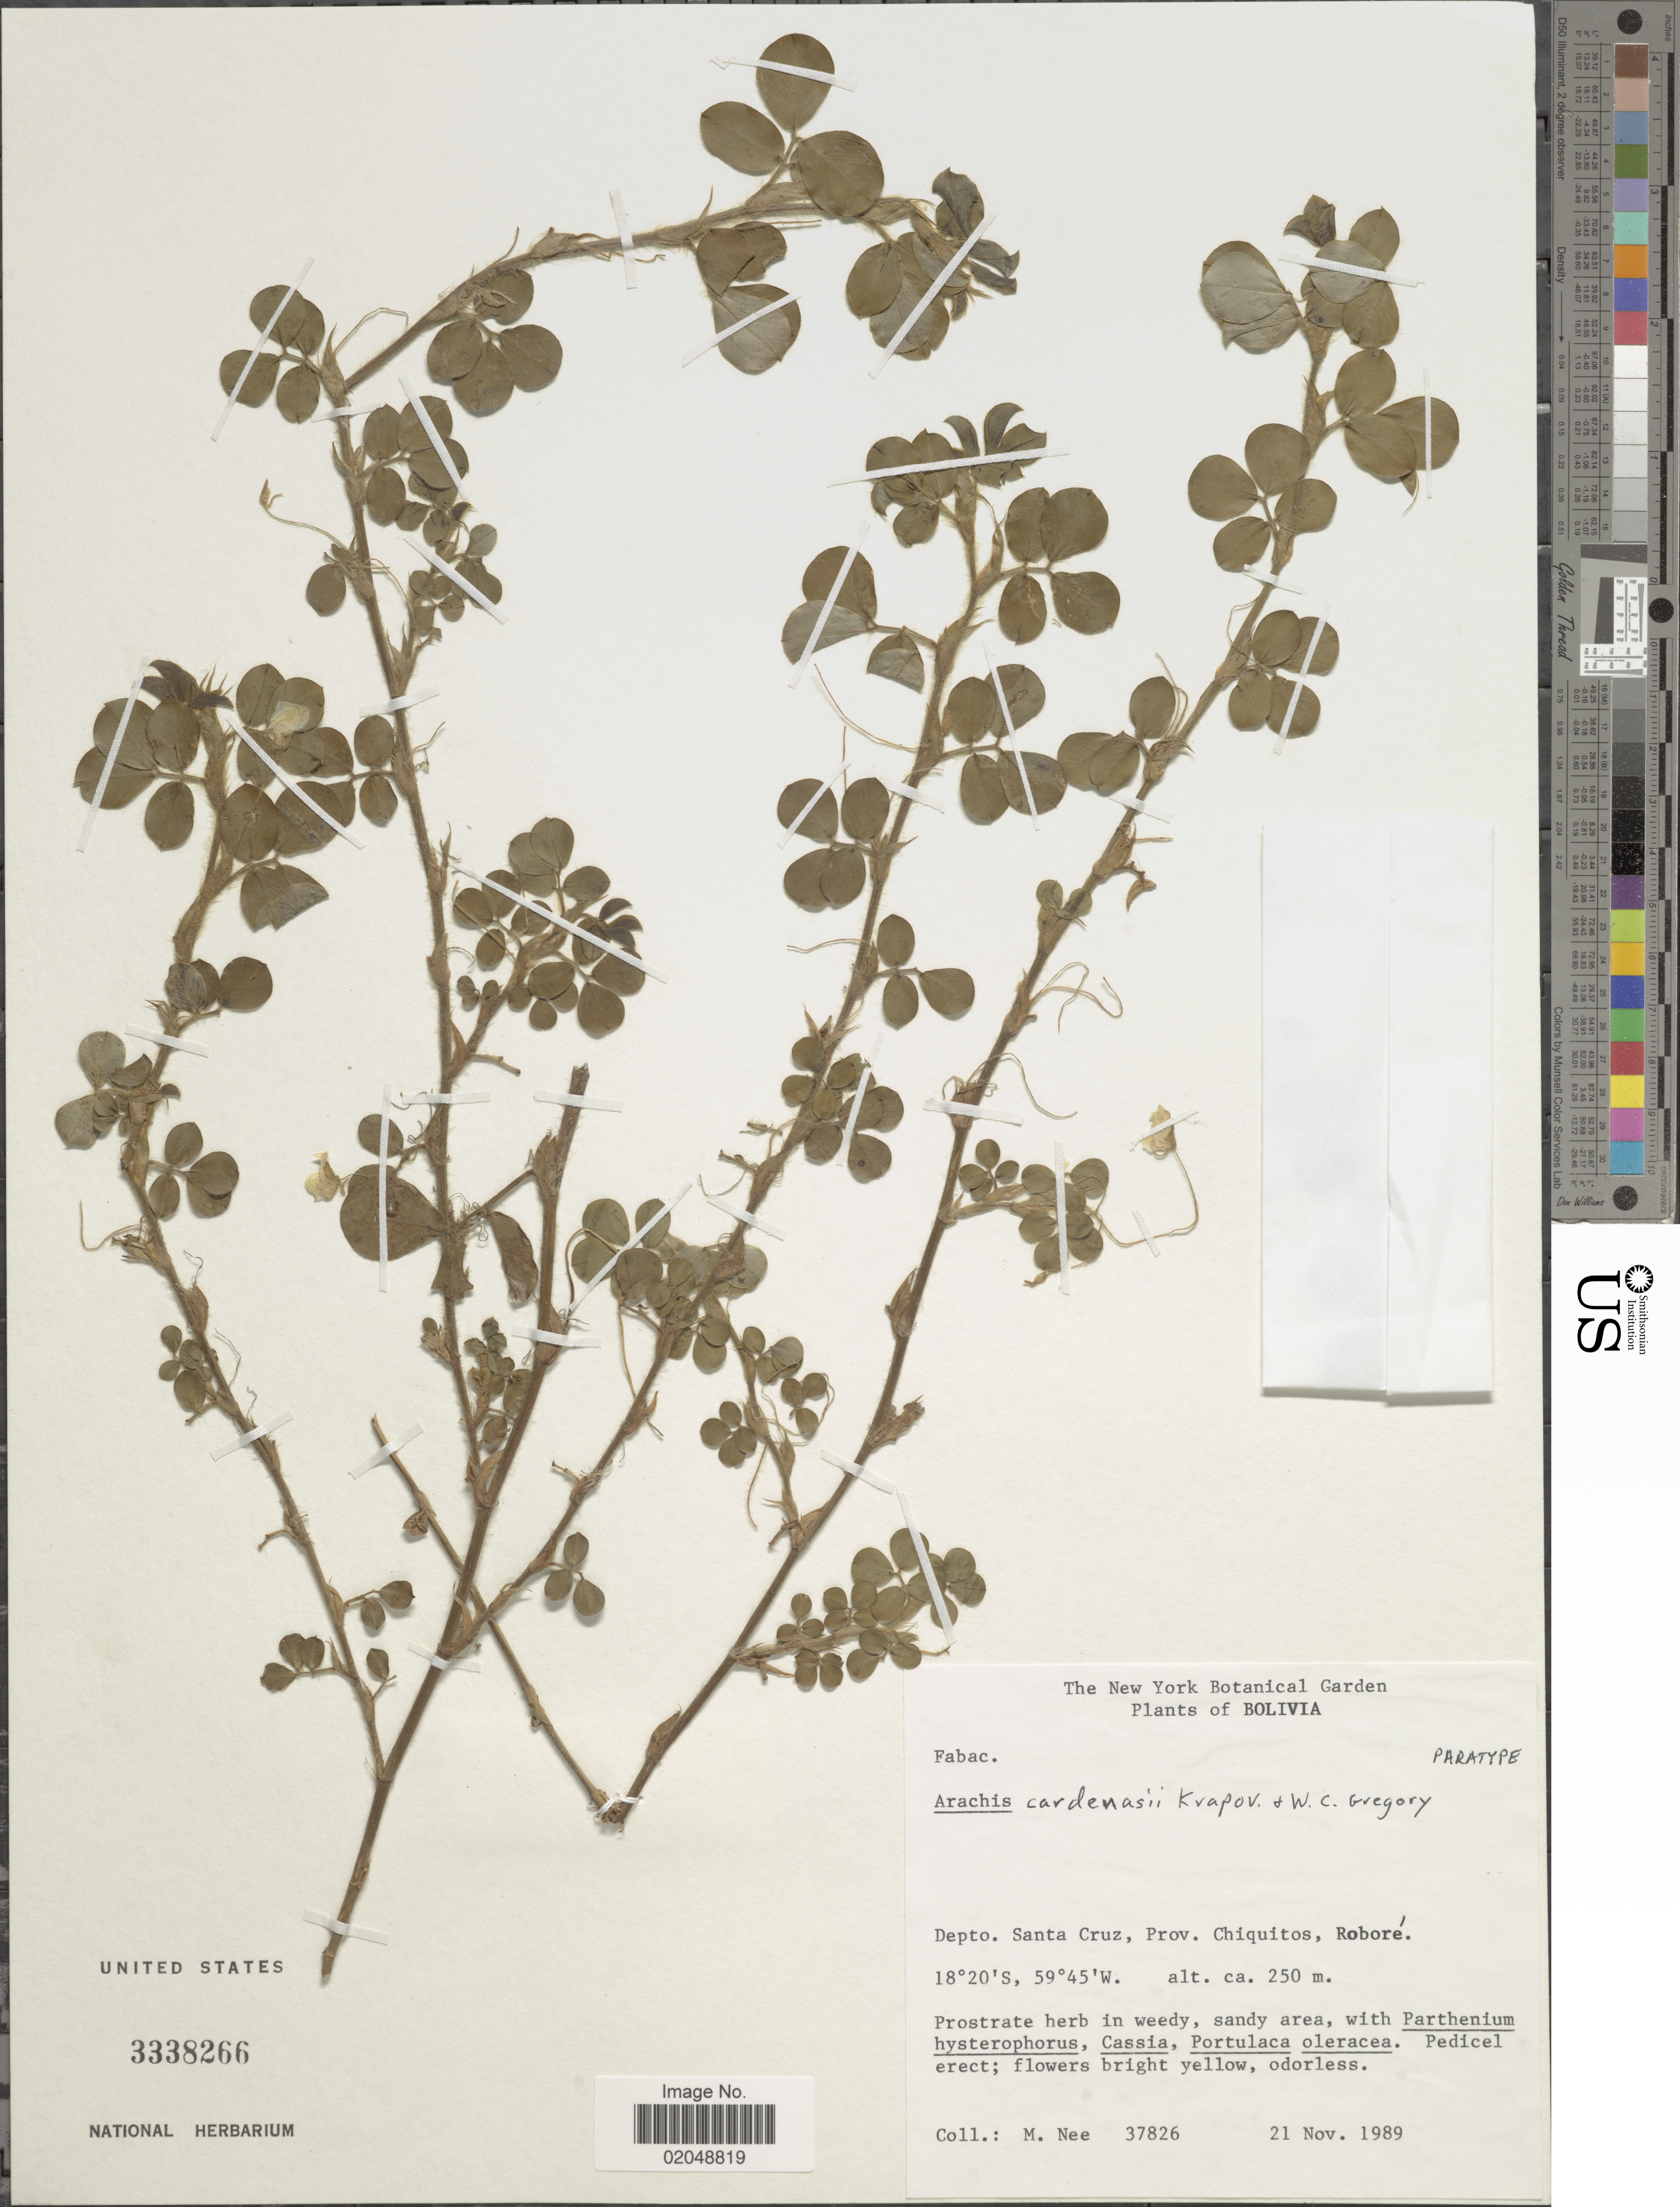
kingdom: Plantae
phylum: Tracheophyta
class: Magnoliopsida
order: Fabales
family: Fabaceae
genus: Arachis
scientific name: Arachis cardenasii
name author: Krapov. & W.C. Greg.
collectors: M. Nee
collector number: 37826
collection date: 1989-11-21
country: Bolivia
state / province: Santa Cruz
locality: Depto Santa Cruz, Prov. Chiquitos, Roboré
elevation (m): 250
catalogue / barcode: US 3338266